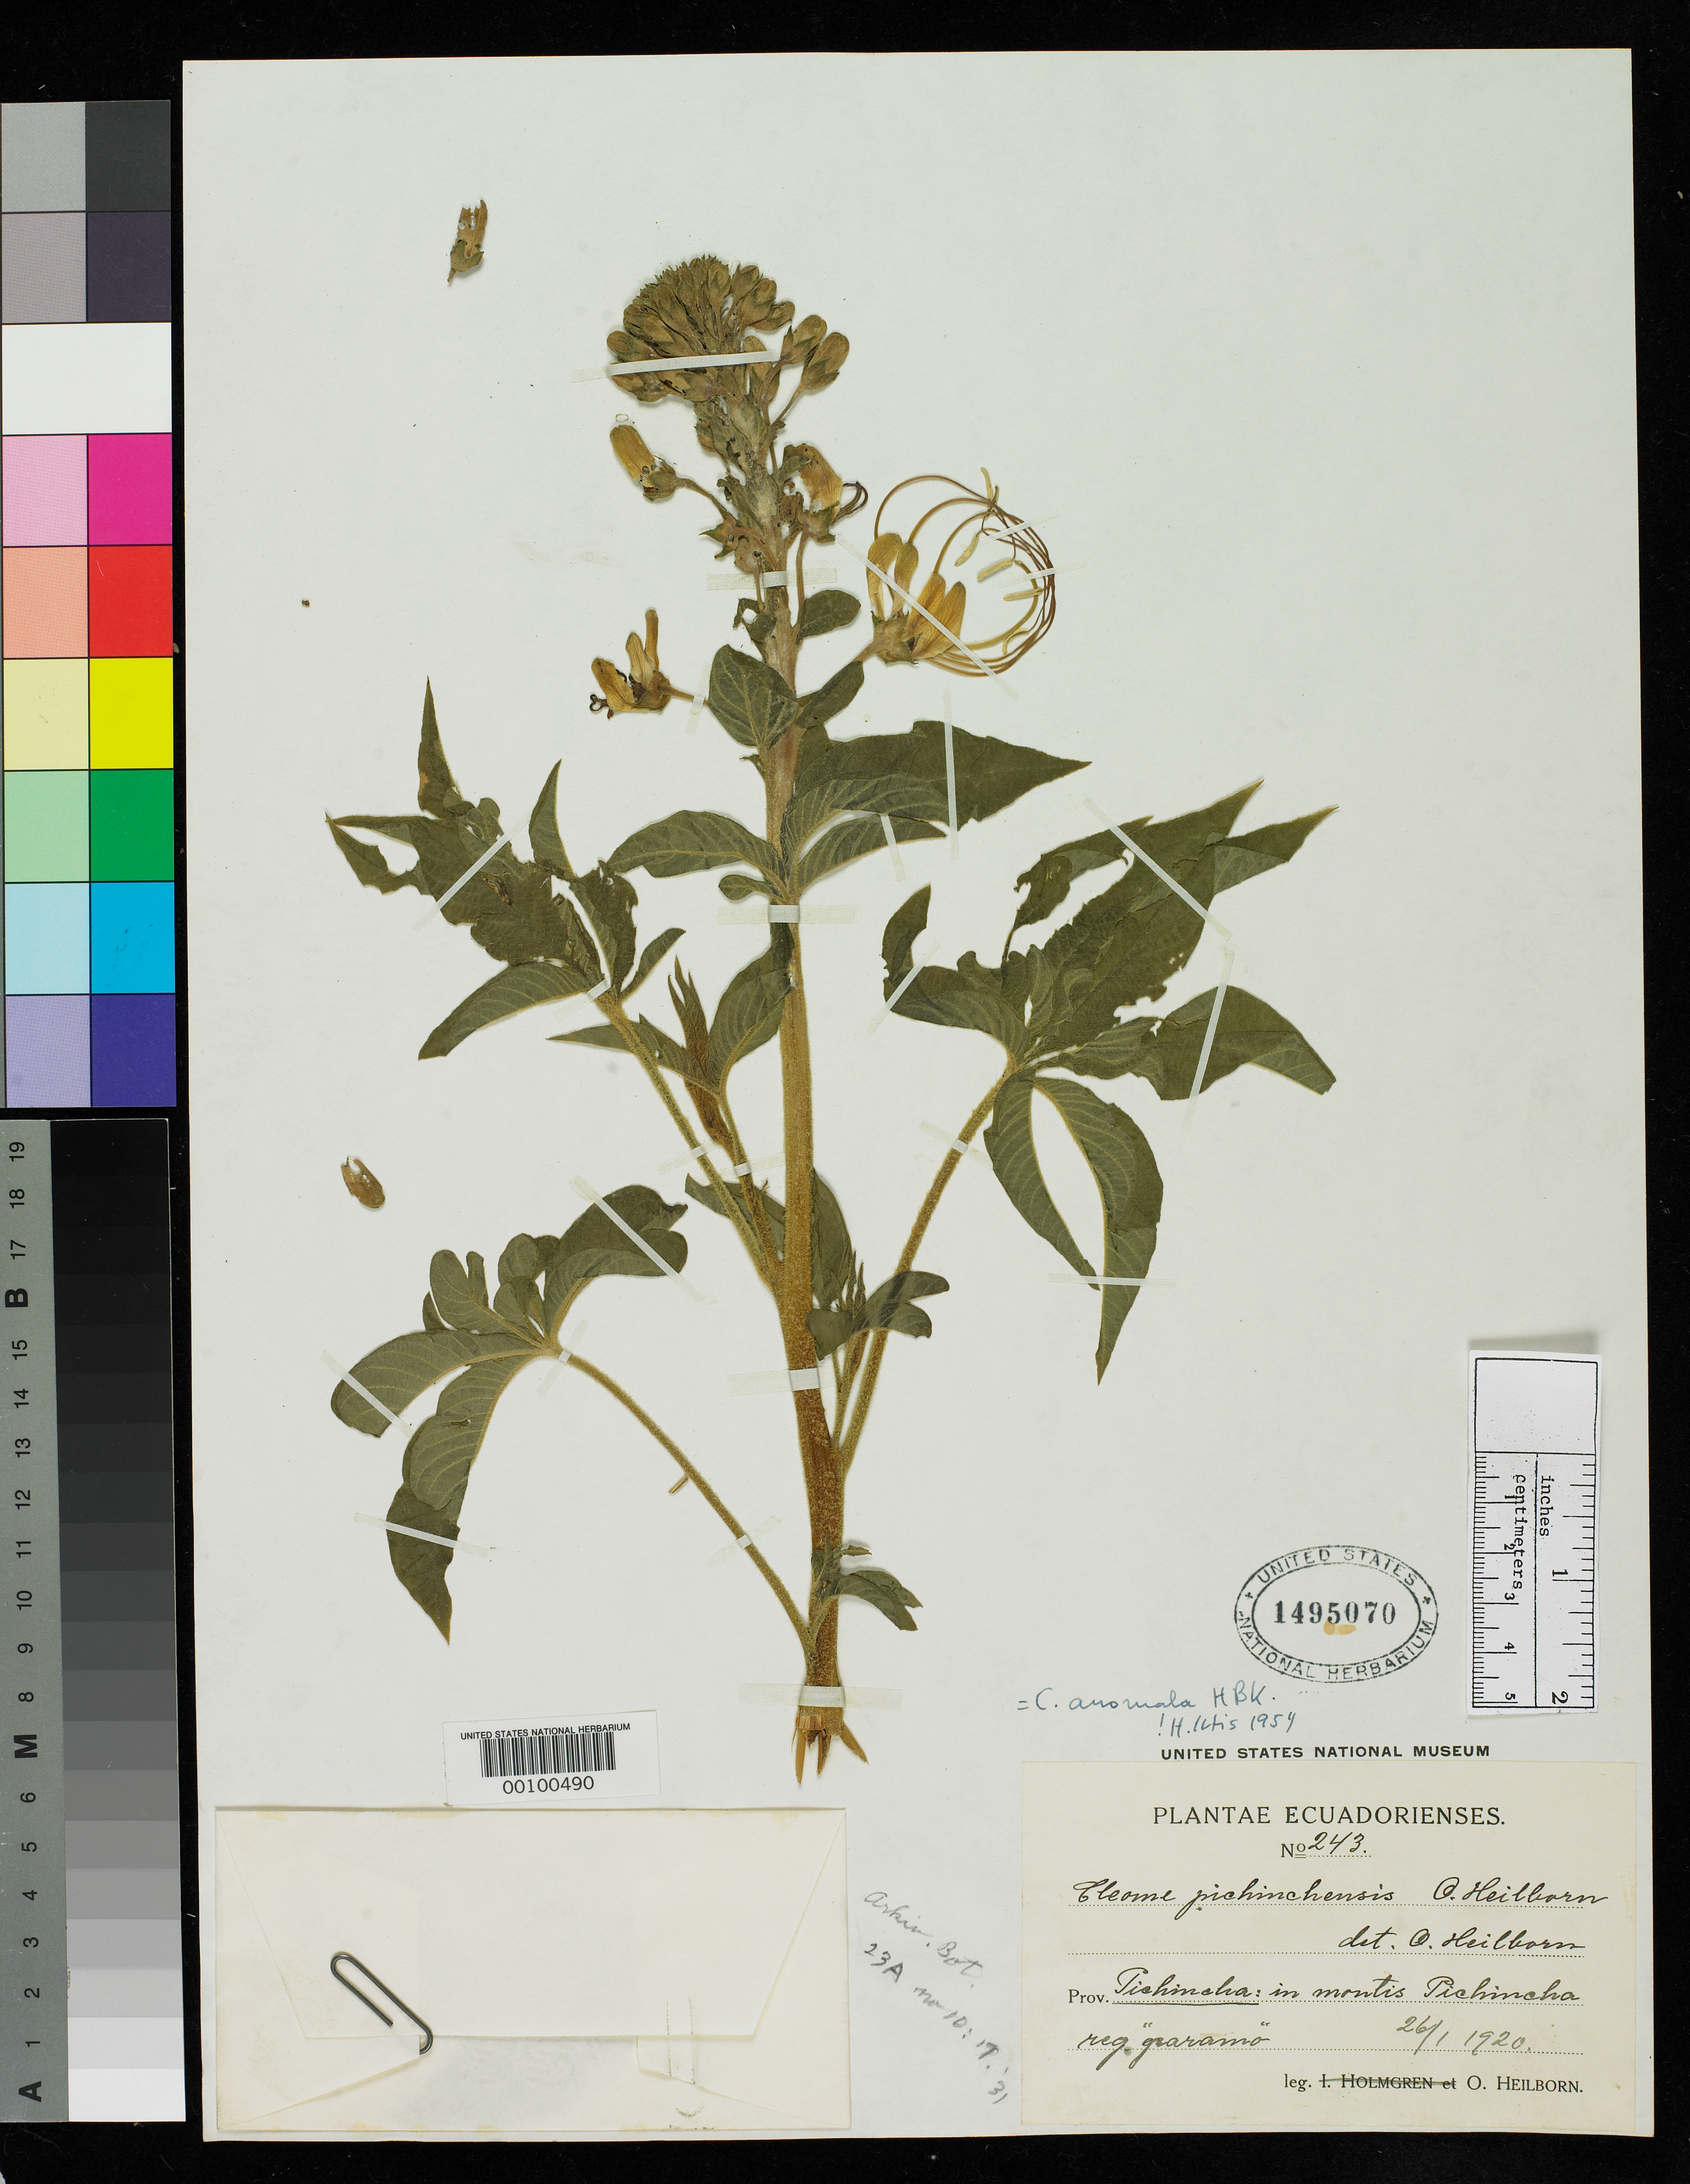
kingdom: Plantae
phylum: Tracheophyta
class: Magnoliopsida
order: Brassicales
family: Cleomaceae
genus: Cleome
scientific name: Cleome pichinchensis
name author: Heilborn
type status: Isotype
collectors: O. Heilborn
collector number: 243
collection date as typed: Jan 1920 to -- Apr 1920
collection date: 1920-01/1920-04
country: Ecuador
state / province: Pichincha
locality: E slope of Mount Pichincha, above Quito.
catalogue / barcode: US 1495070